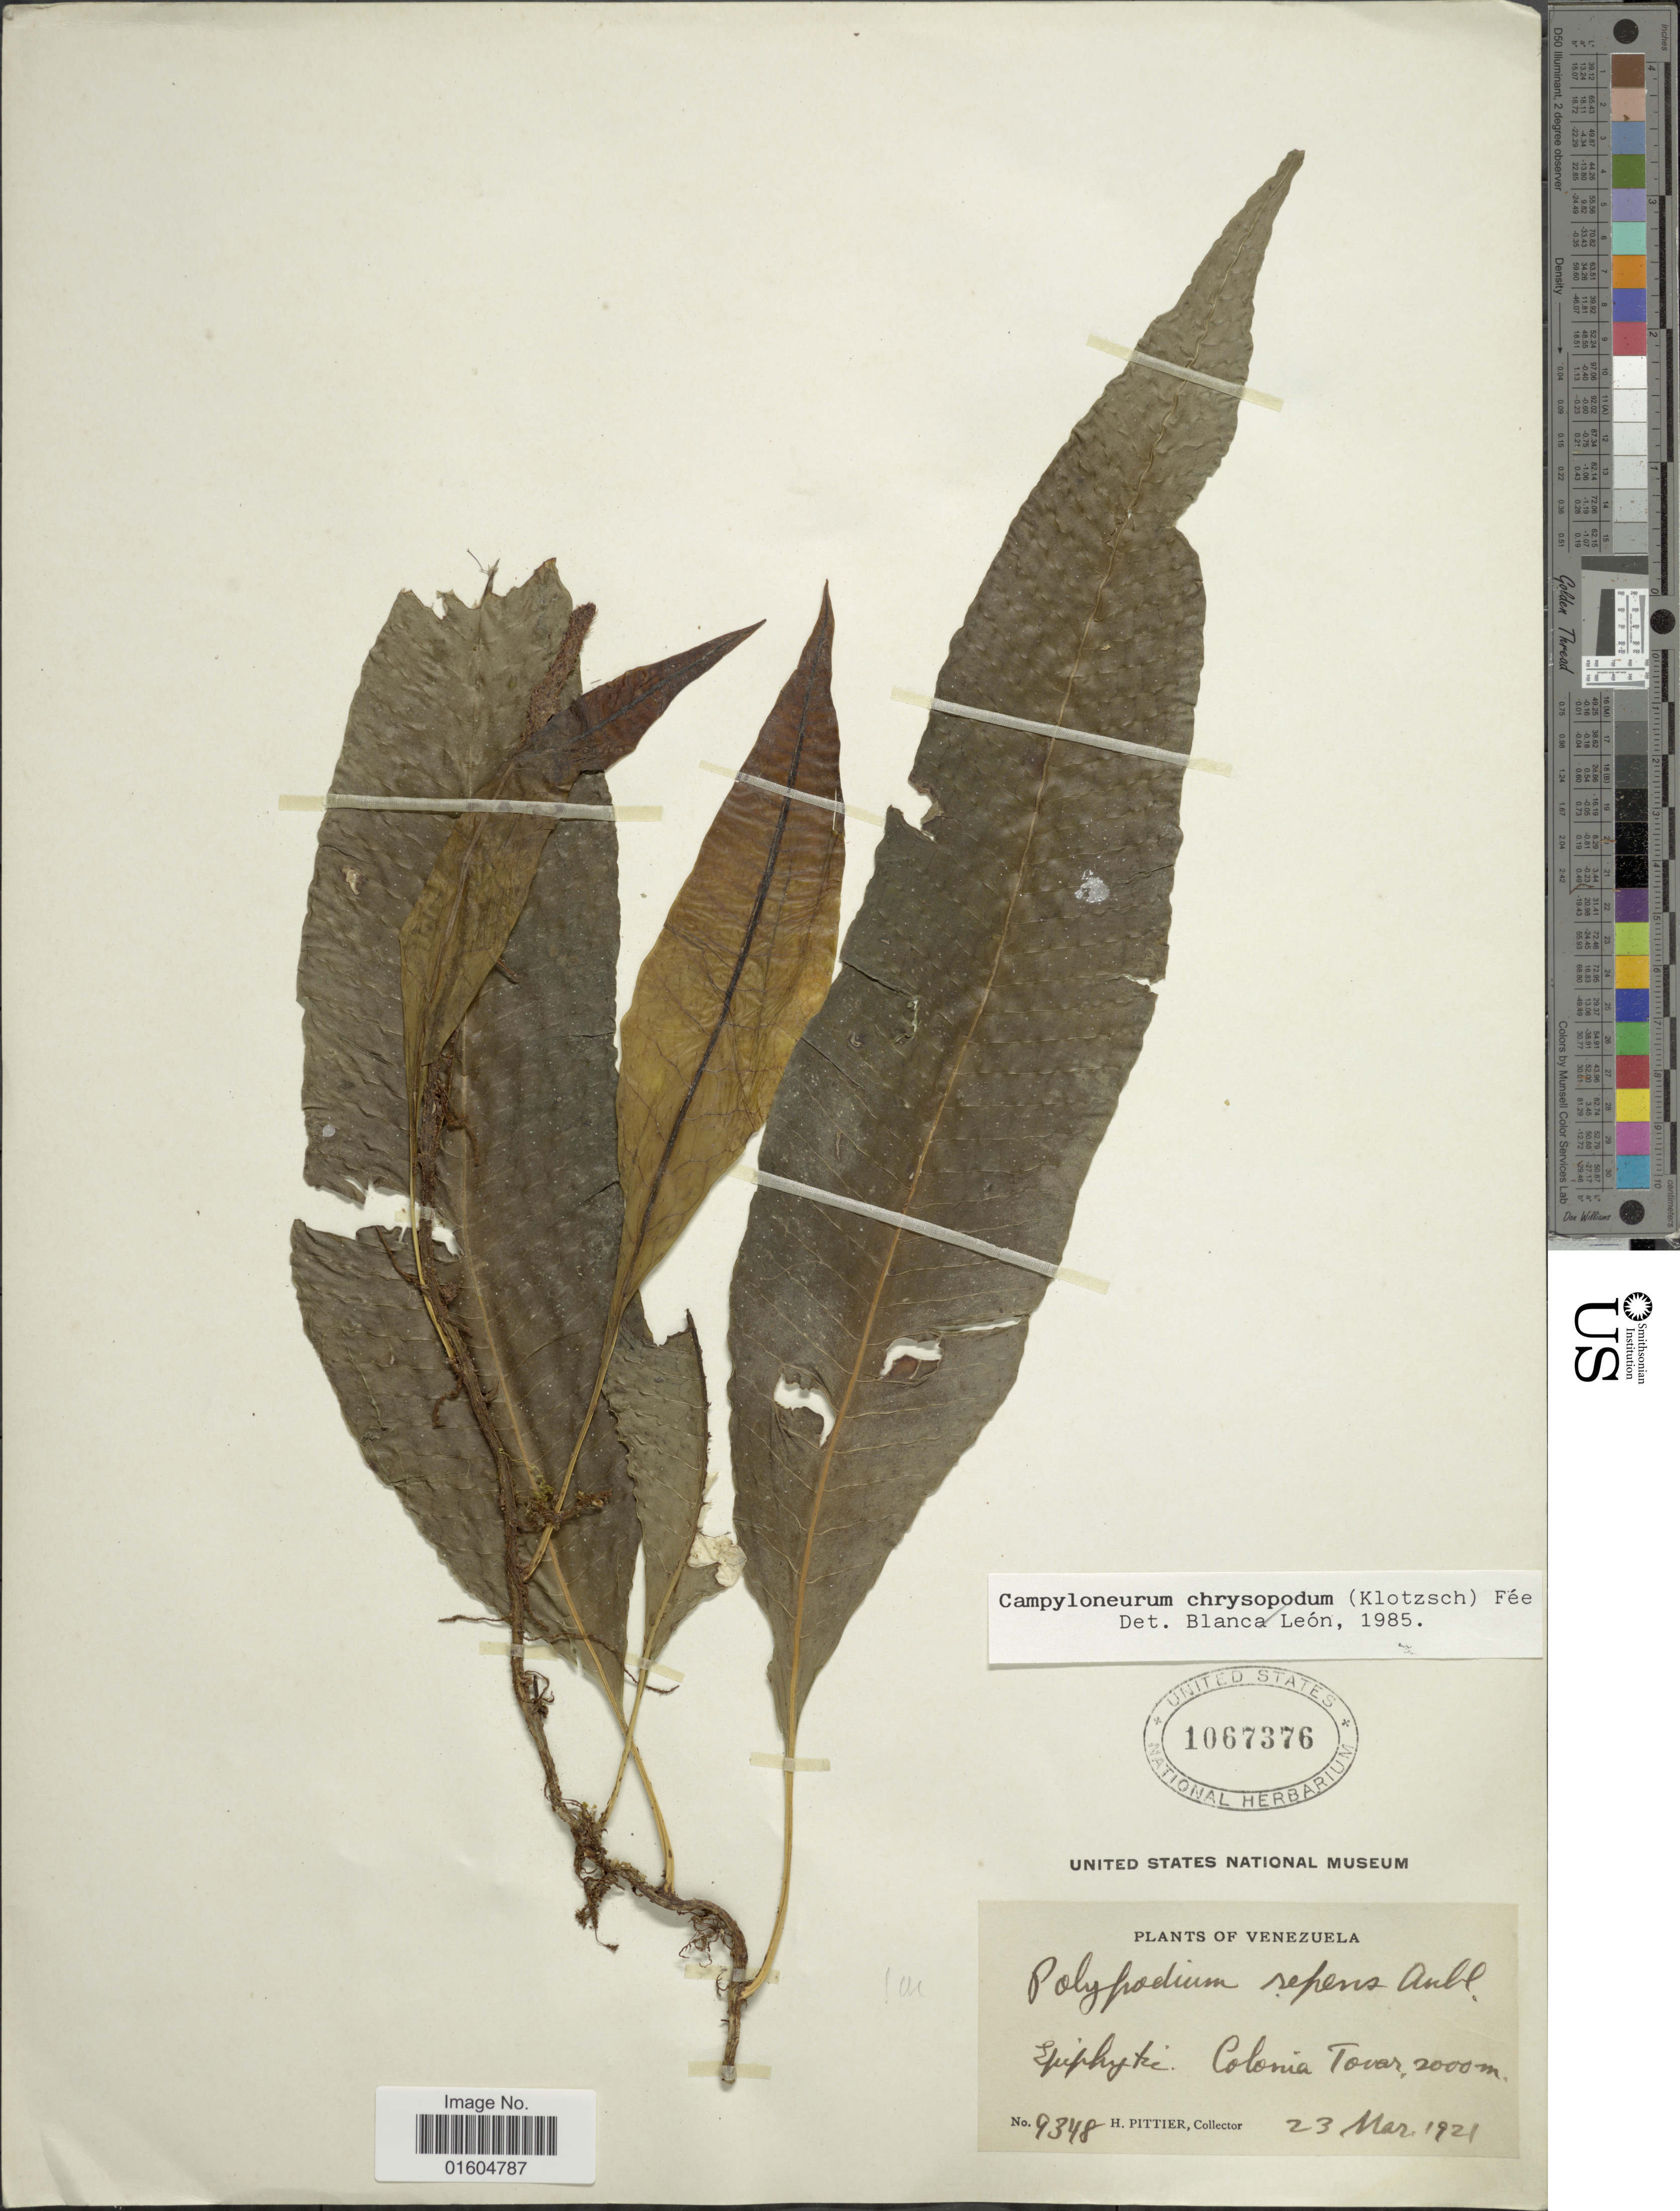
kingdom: Plantae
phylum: Tracheophyta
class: Polypodiopsida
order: Polypodiales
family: Polypodiaceae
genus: Campyloneurum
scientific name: Campyloneurum repens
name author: (Aubl.) C. Presl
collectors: H. F. Pittier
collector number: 9348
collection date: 1921-03-23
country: Venezuela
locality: Venezuela, Colonia Tovar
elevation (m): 2000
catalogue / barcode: US 1067376